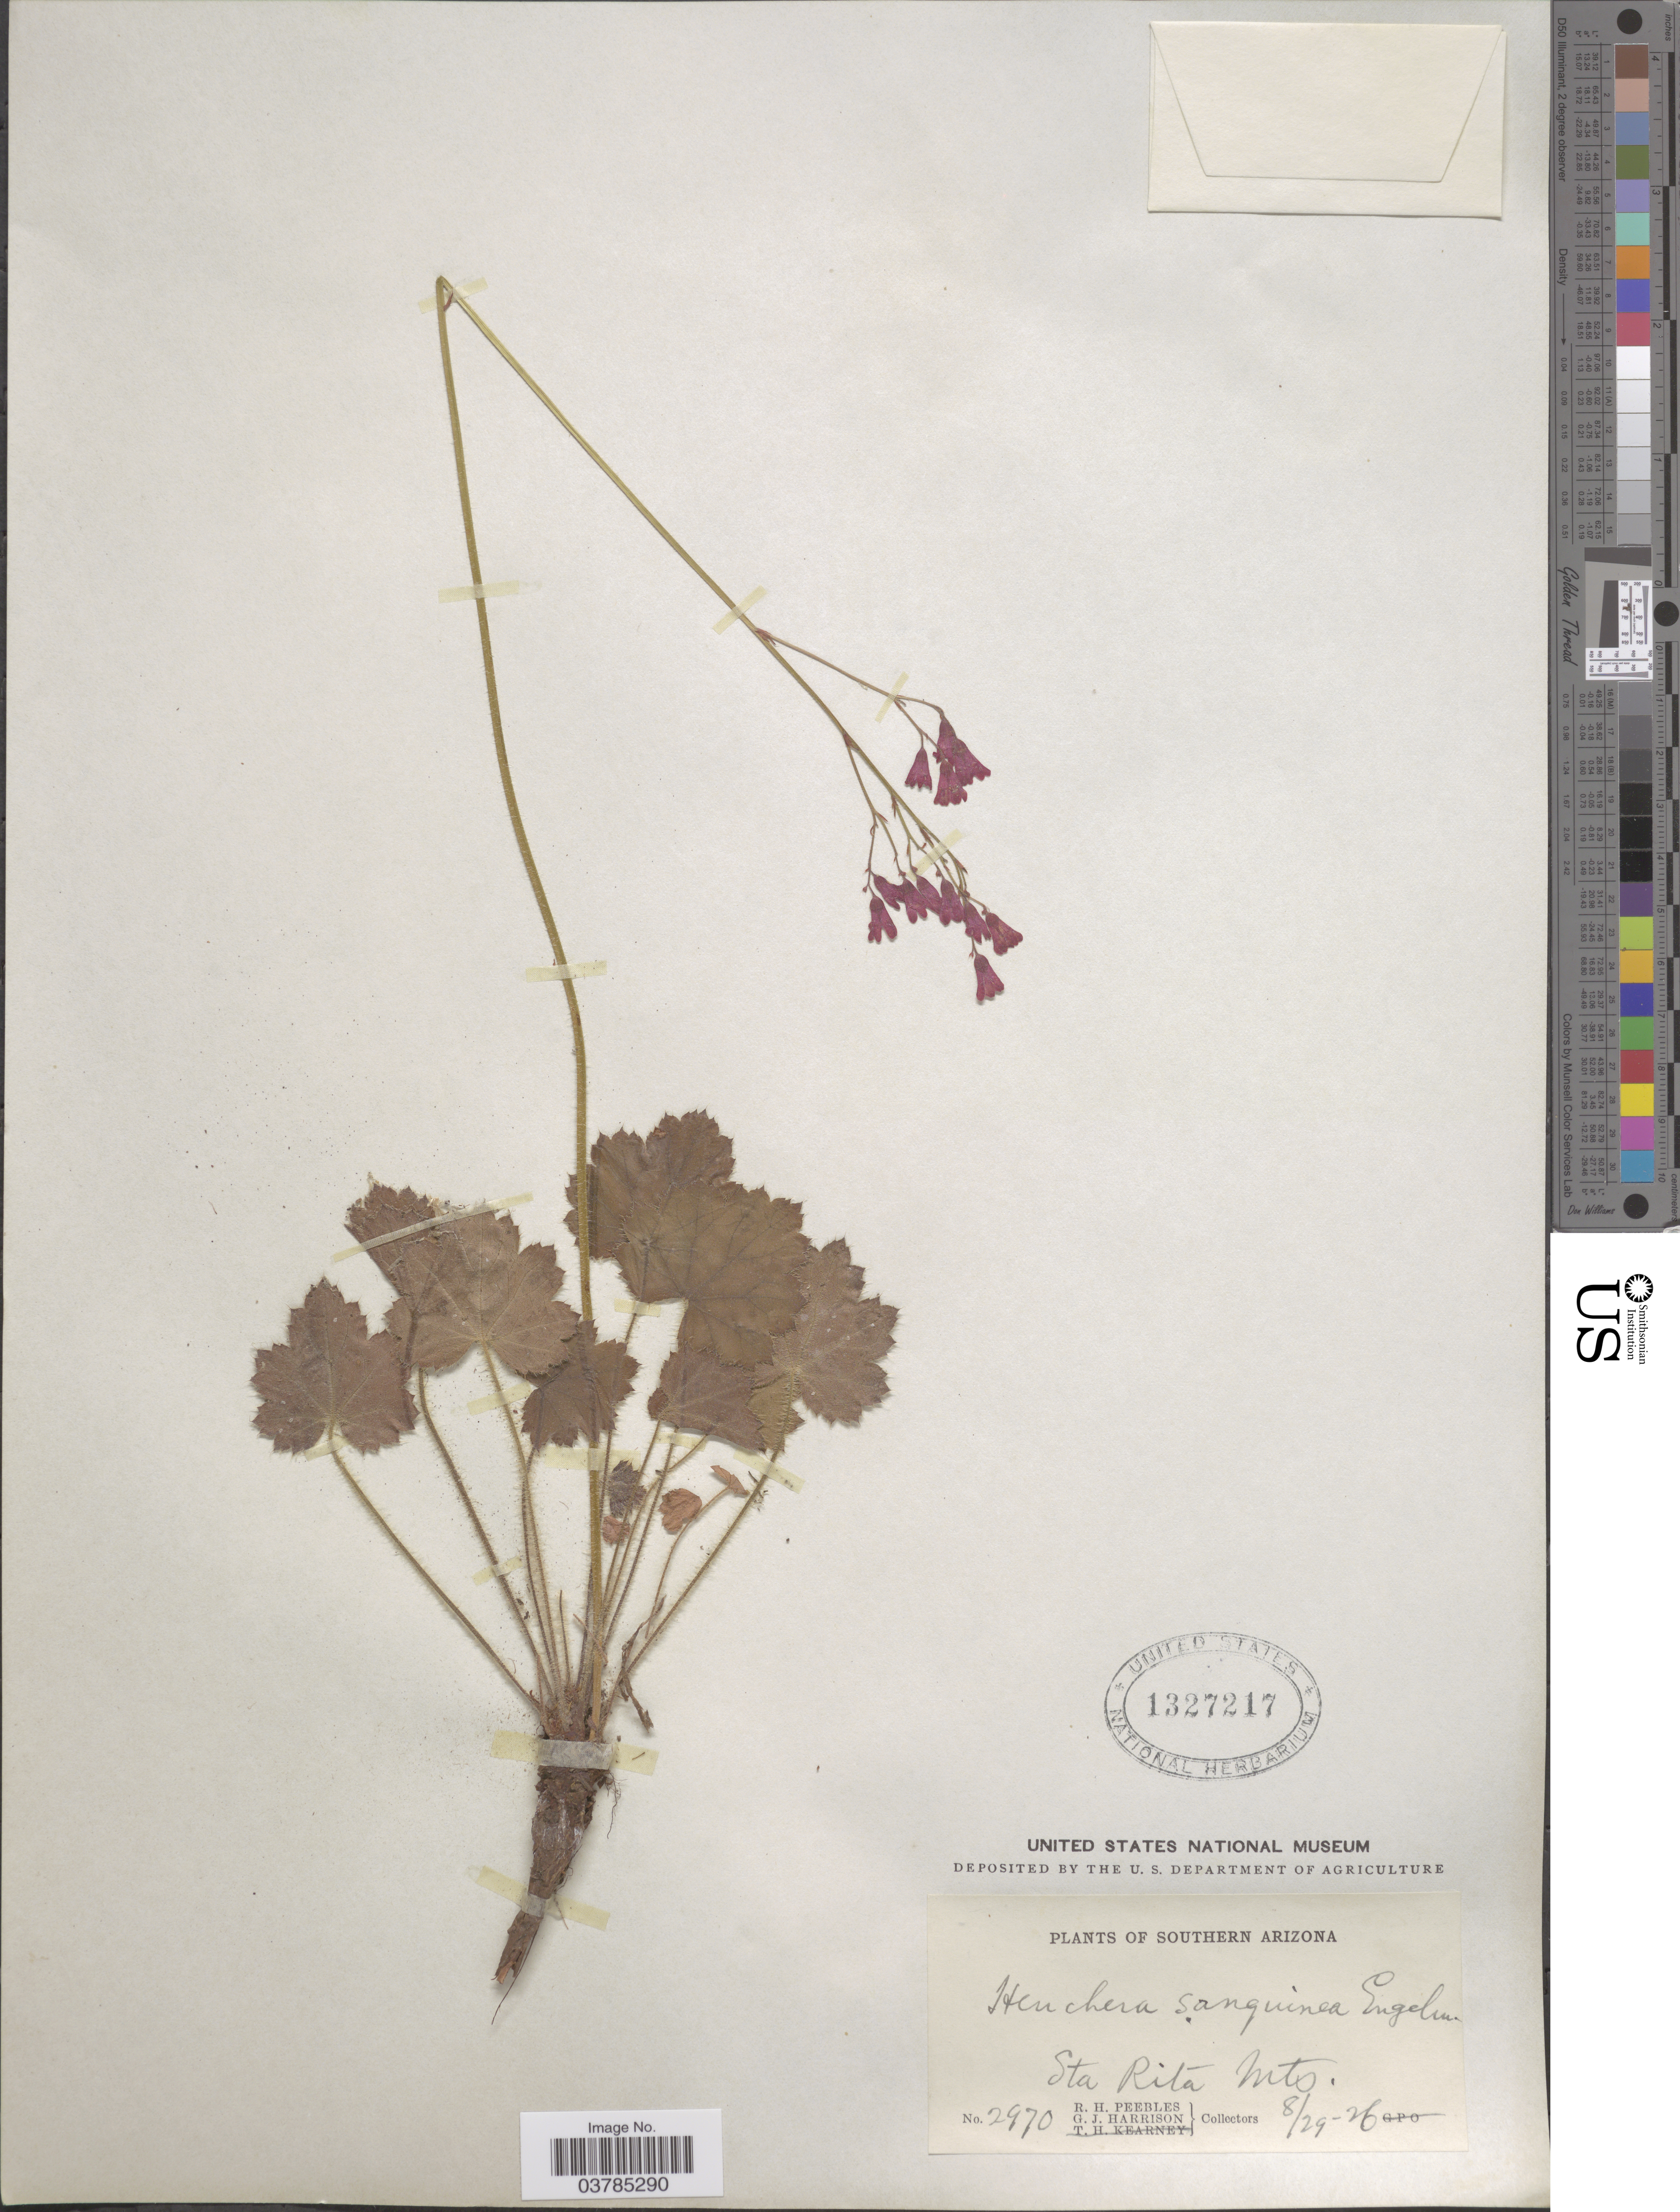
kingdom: Plantae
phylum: Tracheophyta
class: Magnoliopsida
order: Saxifragales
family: Saxifragaceae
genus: Heuchera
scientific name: Heuchera sanguinea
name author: Engelm.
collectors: R. H. Peebles & G. J. Harrison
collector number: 2970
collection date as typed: Transcribed d/m/y: 29/8/26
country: United States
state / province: Arizona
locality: Southern Arizona. Sta Rita Mts.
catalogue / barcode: US 1327217